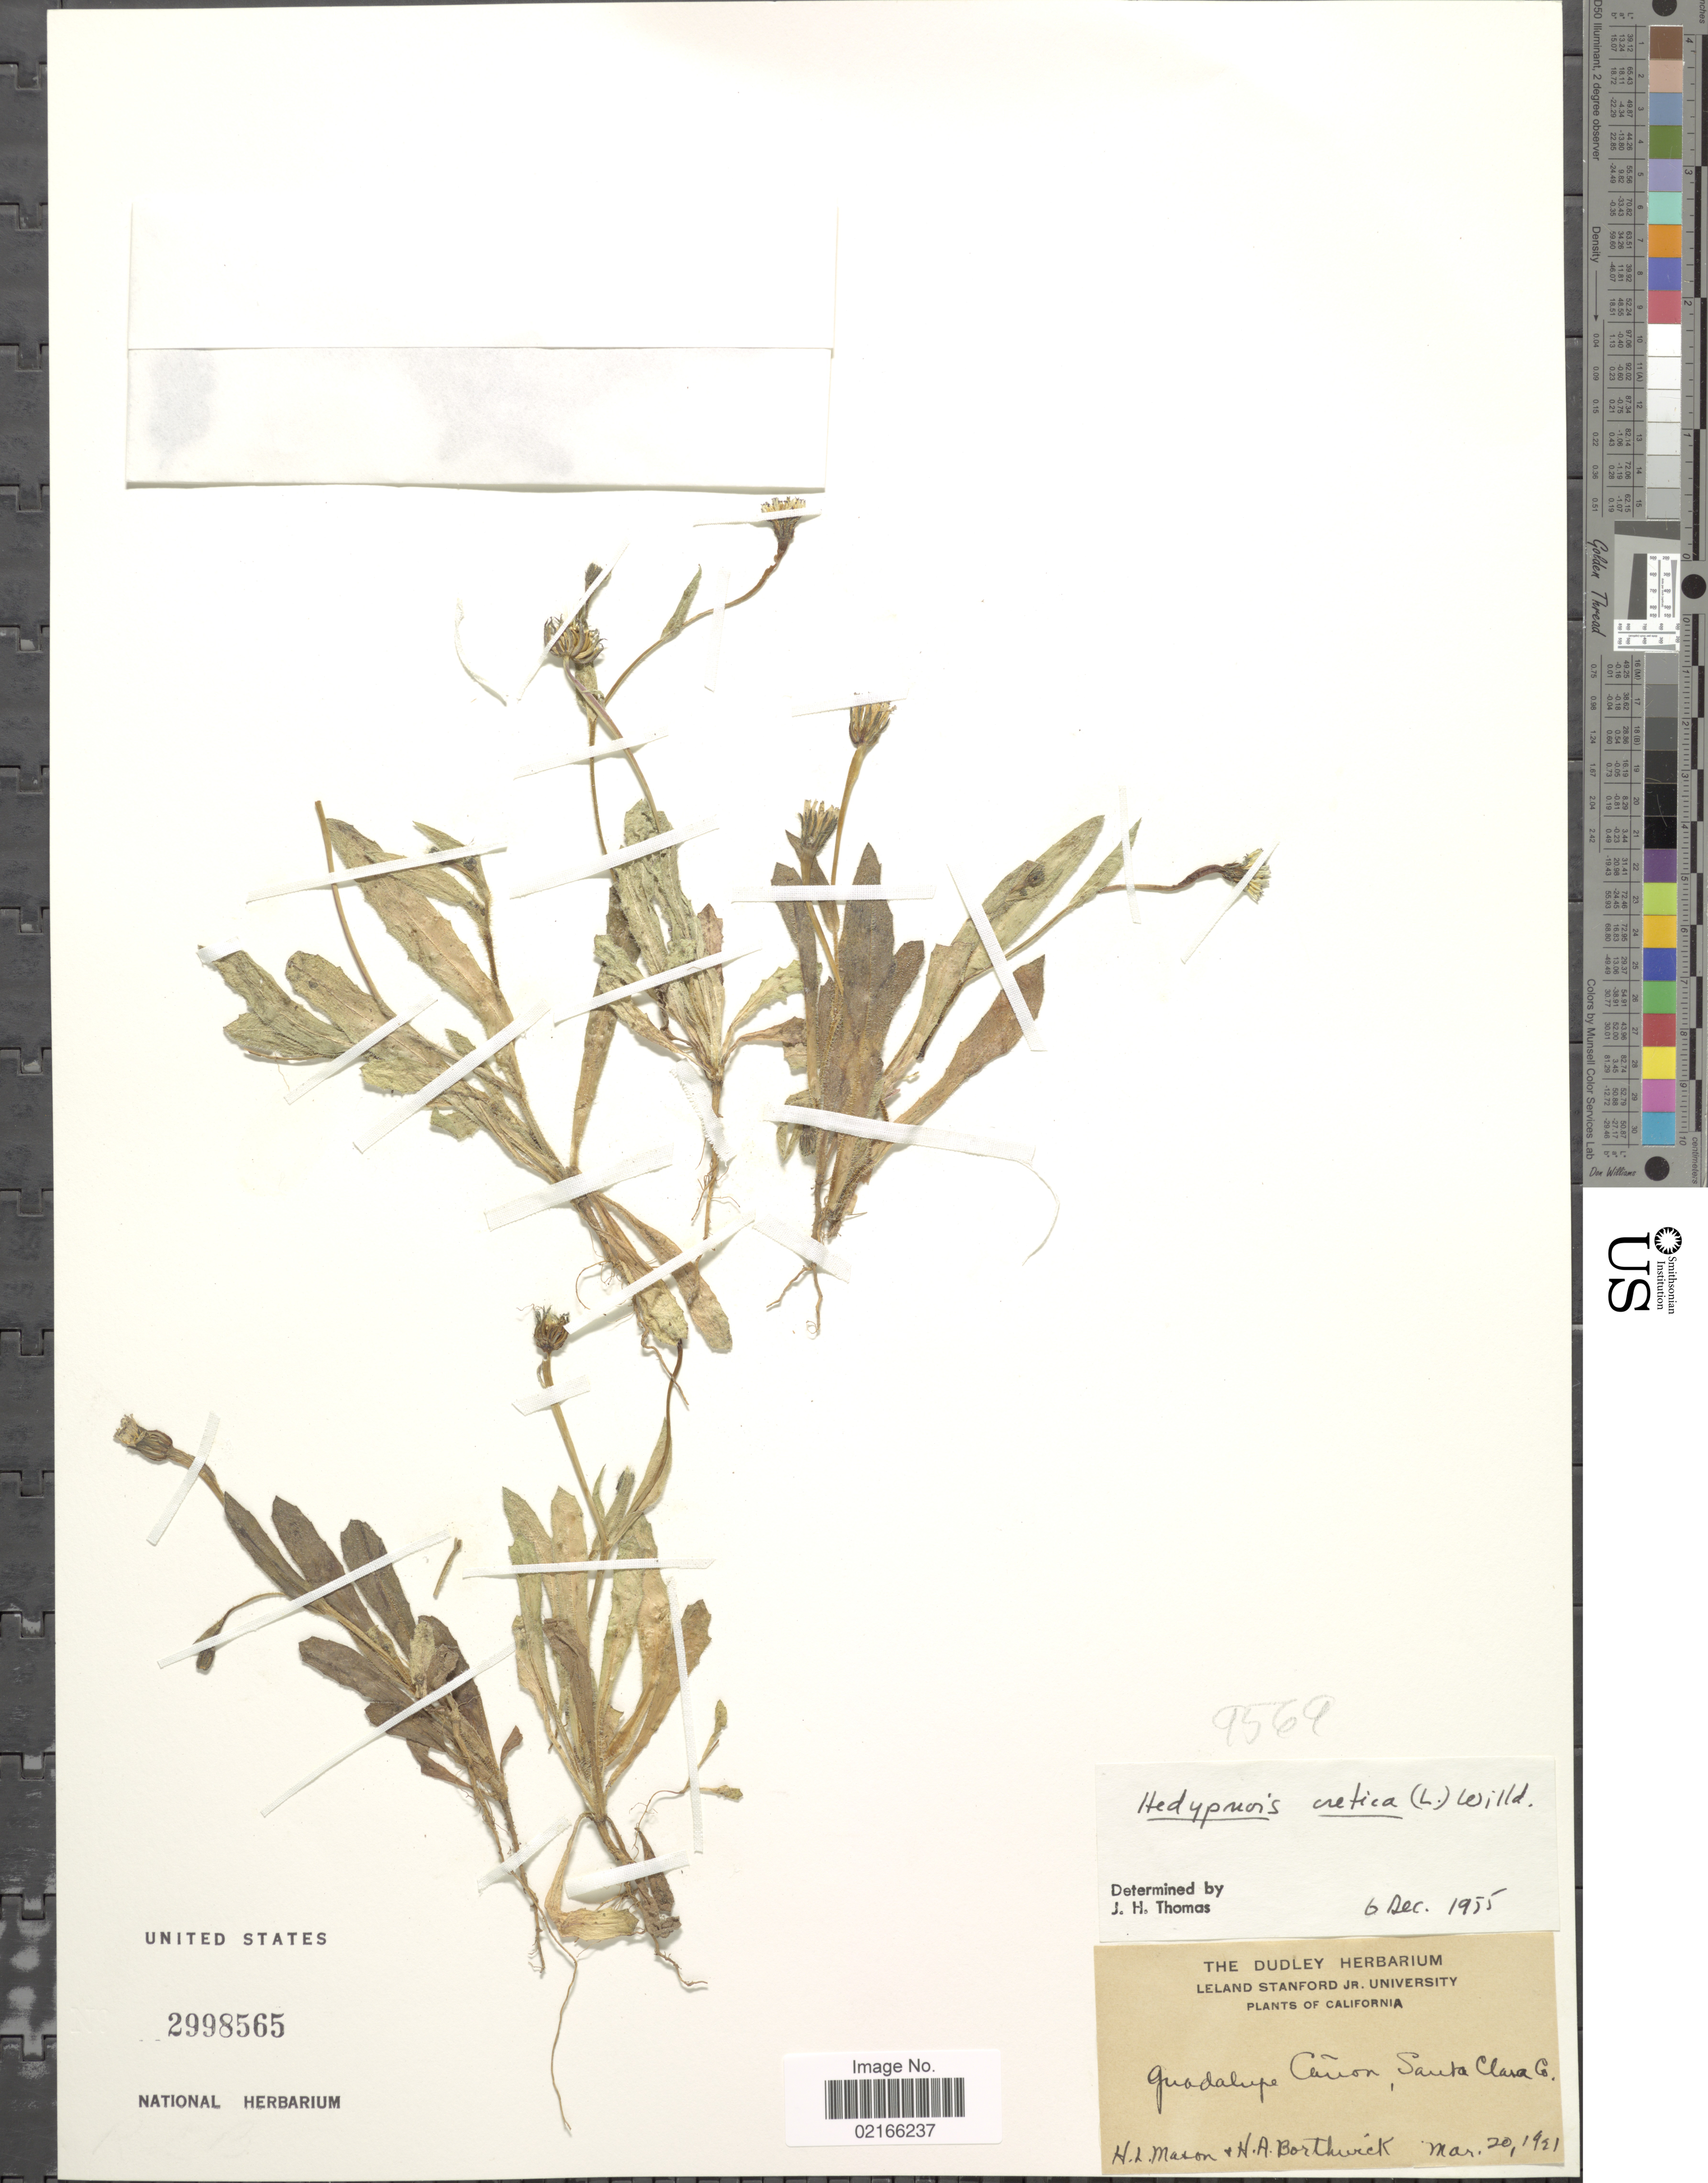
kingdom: Plantae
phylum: Tracheophyta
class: Magnoliopsida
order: Asterales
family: Asteraceae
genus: Hedypnois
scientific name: Hedypnois rhagadioloides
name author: (L.) F.W. Schmidt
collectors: H. L. Mason & H. Borthwick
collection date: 1921-03-20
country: United States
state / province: California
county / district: Santa Clara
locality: Guadalupe Cañon, Santa Clara Co.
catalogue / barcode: US 2998565